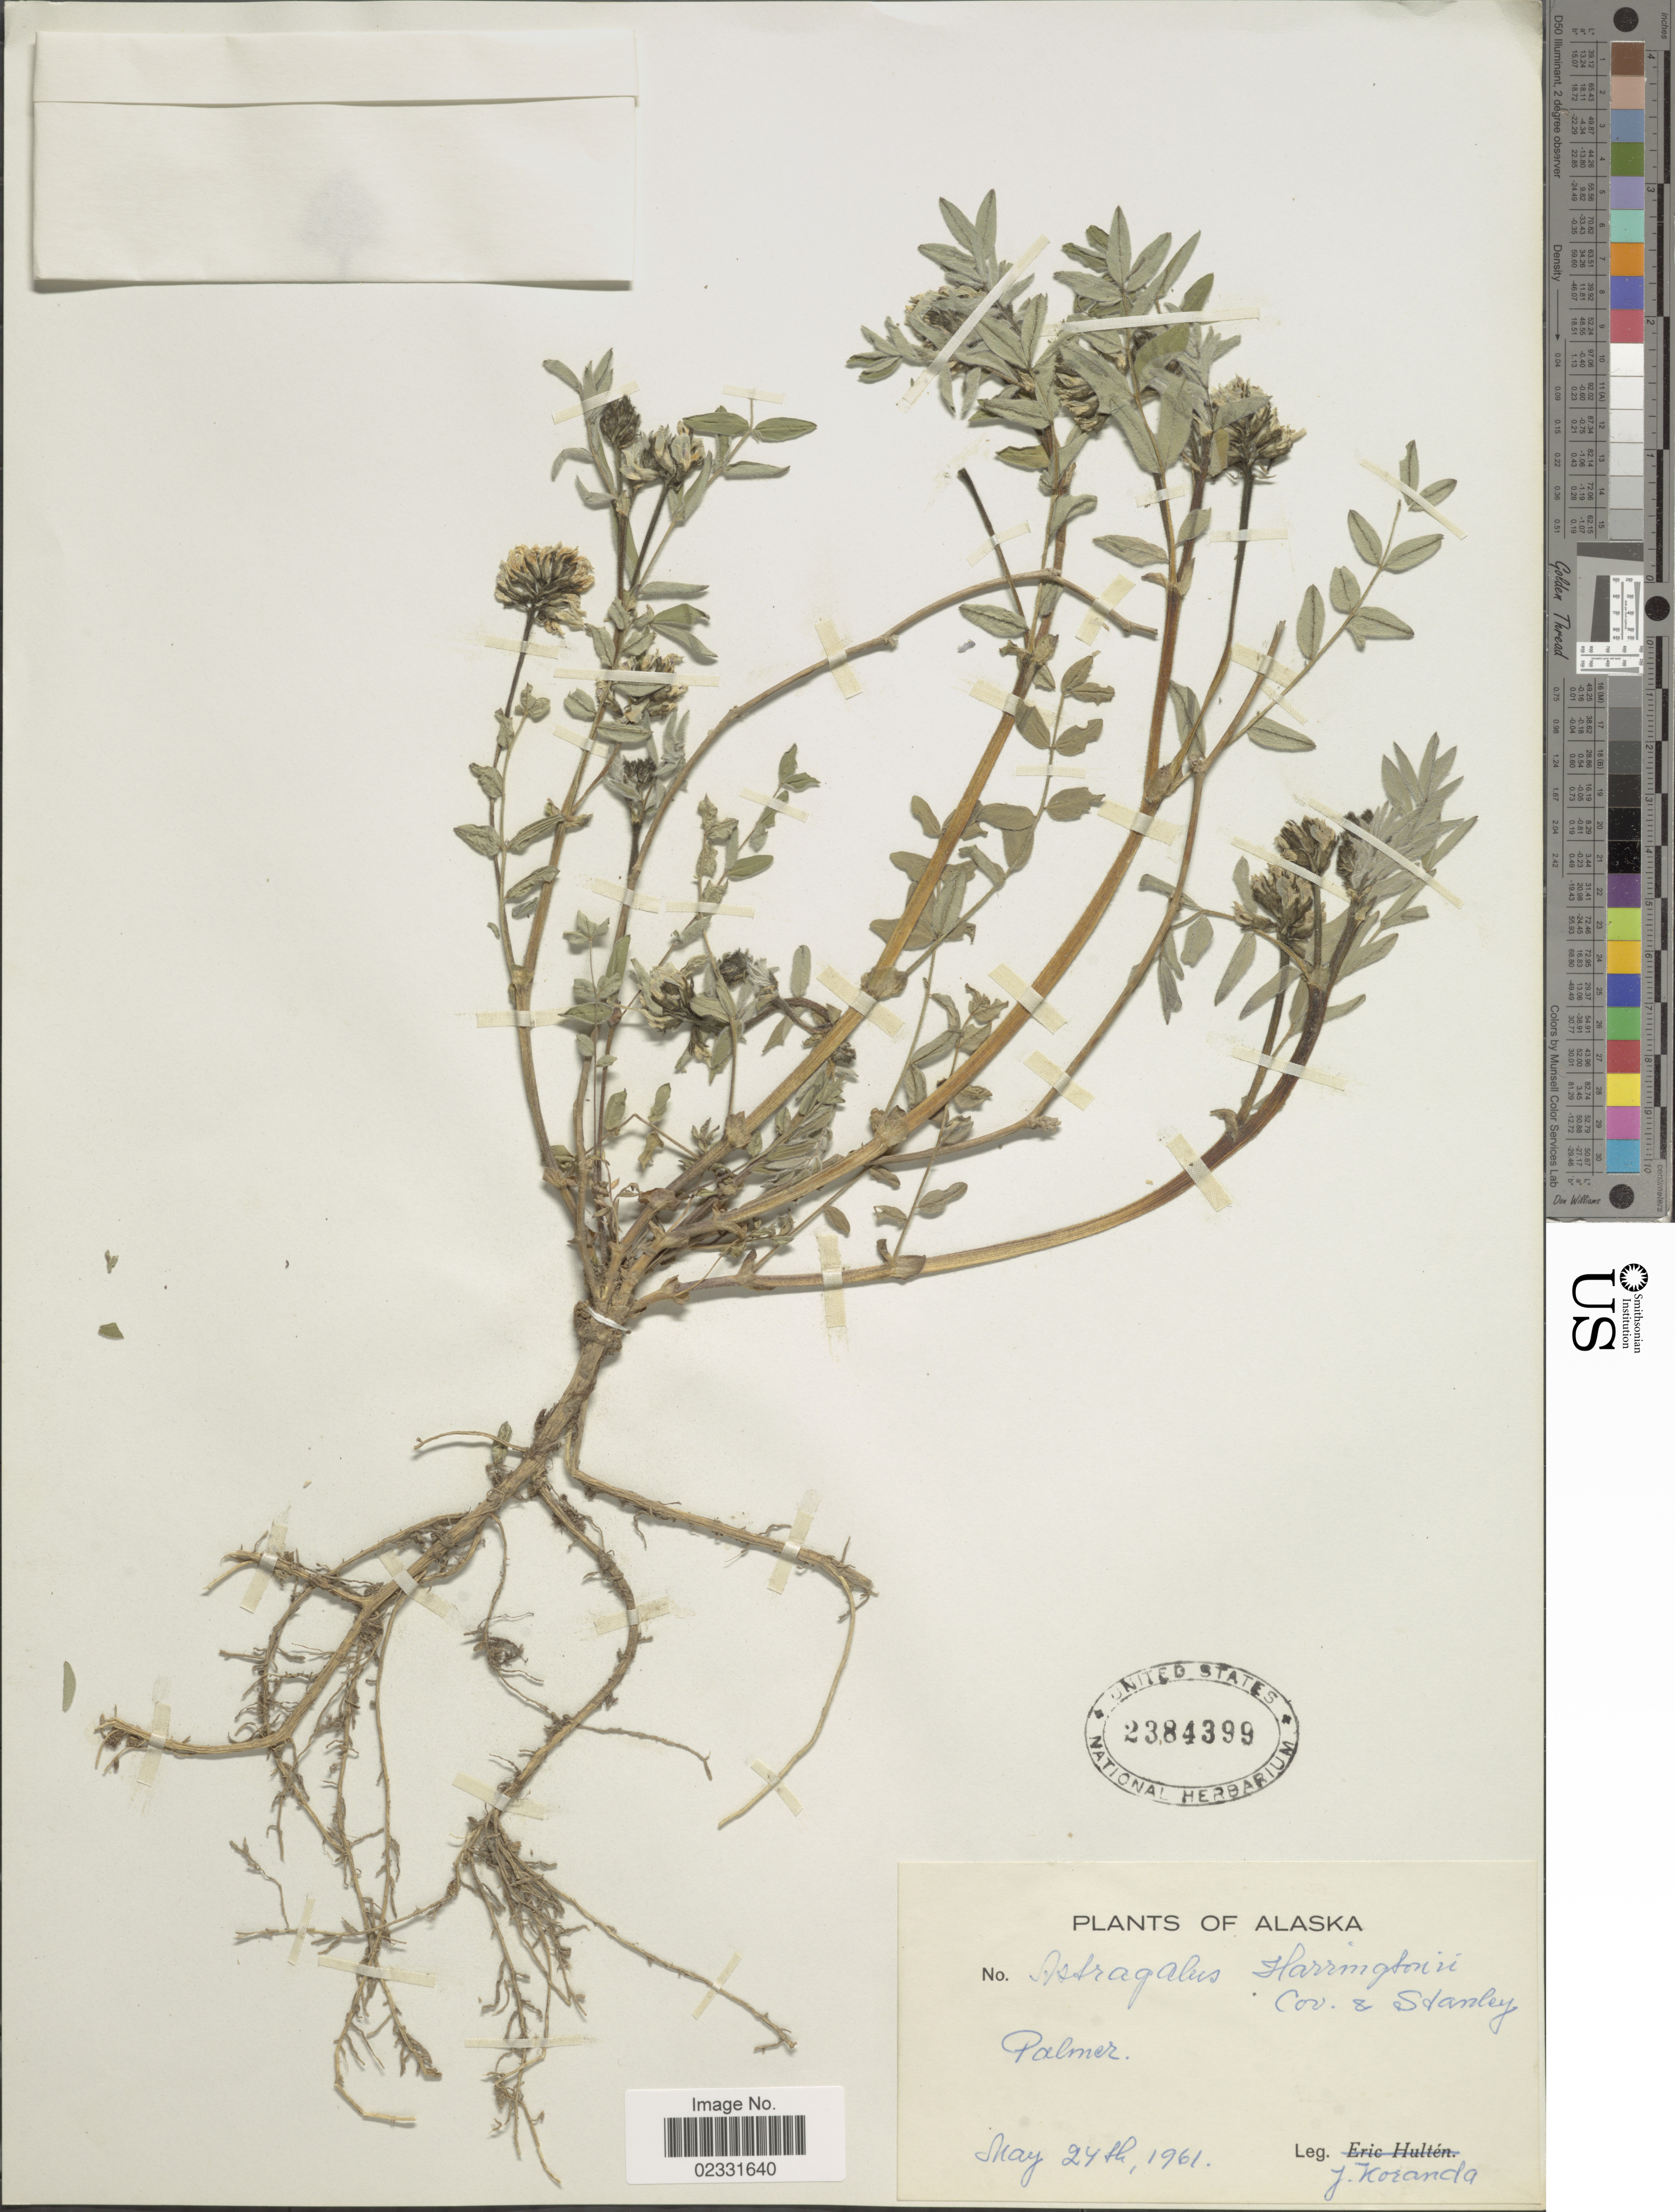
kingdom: Plantae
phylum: Tracheophyta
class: Magnoliopsida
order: Fabales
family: Fabaceae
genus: Astragalus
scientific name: Astragalus harringtonii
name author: Coville & Standl. ex Rydb.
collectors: J. Koranda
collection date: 1961-05-24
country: United States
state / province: Alaska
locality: Palmer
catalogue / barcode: US 2384399